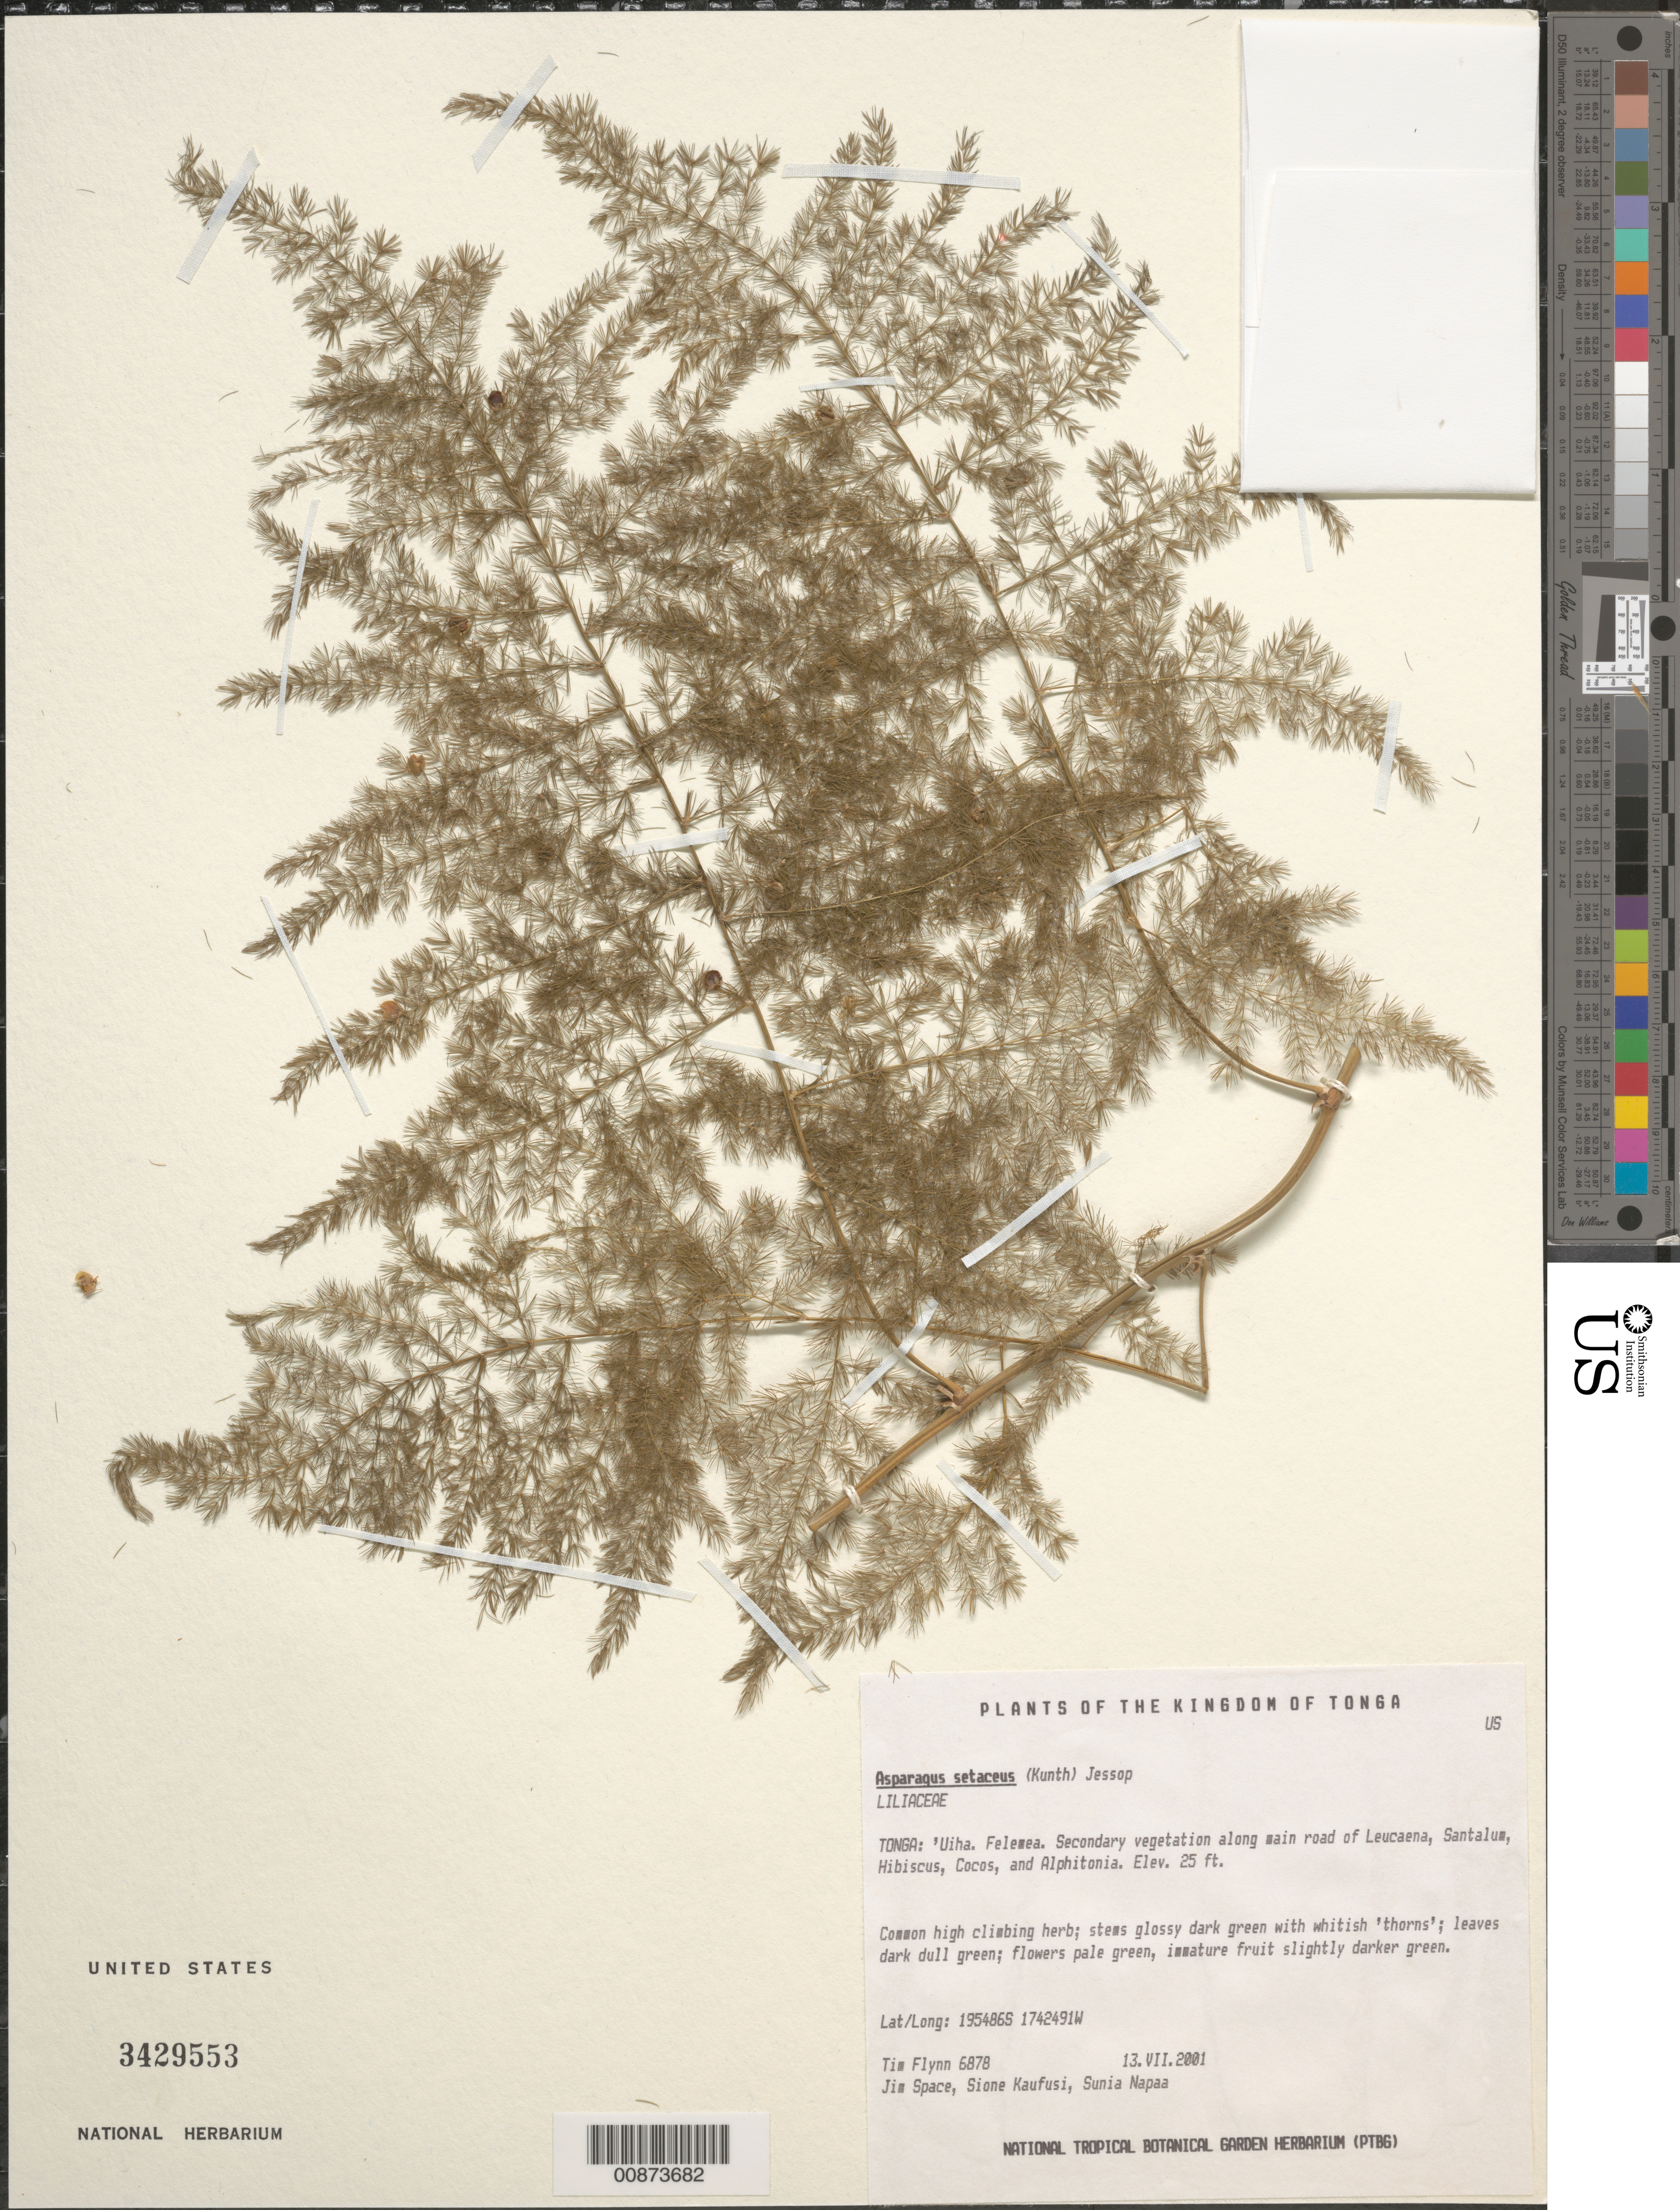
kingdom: Plantae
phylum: Tracheophyta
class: Liliopsida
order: Asparagales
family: Asparagaceae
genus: Asparagus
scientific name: Asparagus setaceus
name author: (Kunth) Jessop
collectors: T. W. Flynn, J. Space, S. Kaufusi & S. Napaa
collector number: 6878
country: Tonga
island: Uiha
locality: Feleuea.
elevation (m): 25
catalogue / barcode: US 3429553